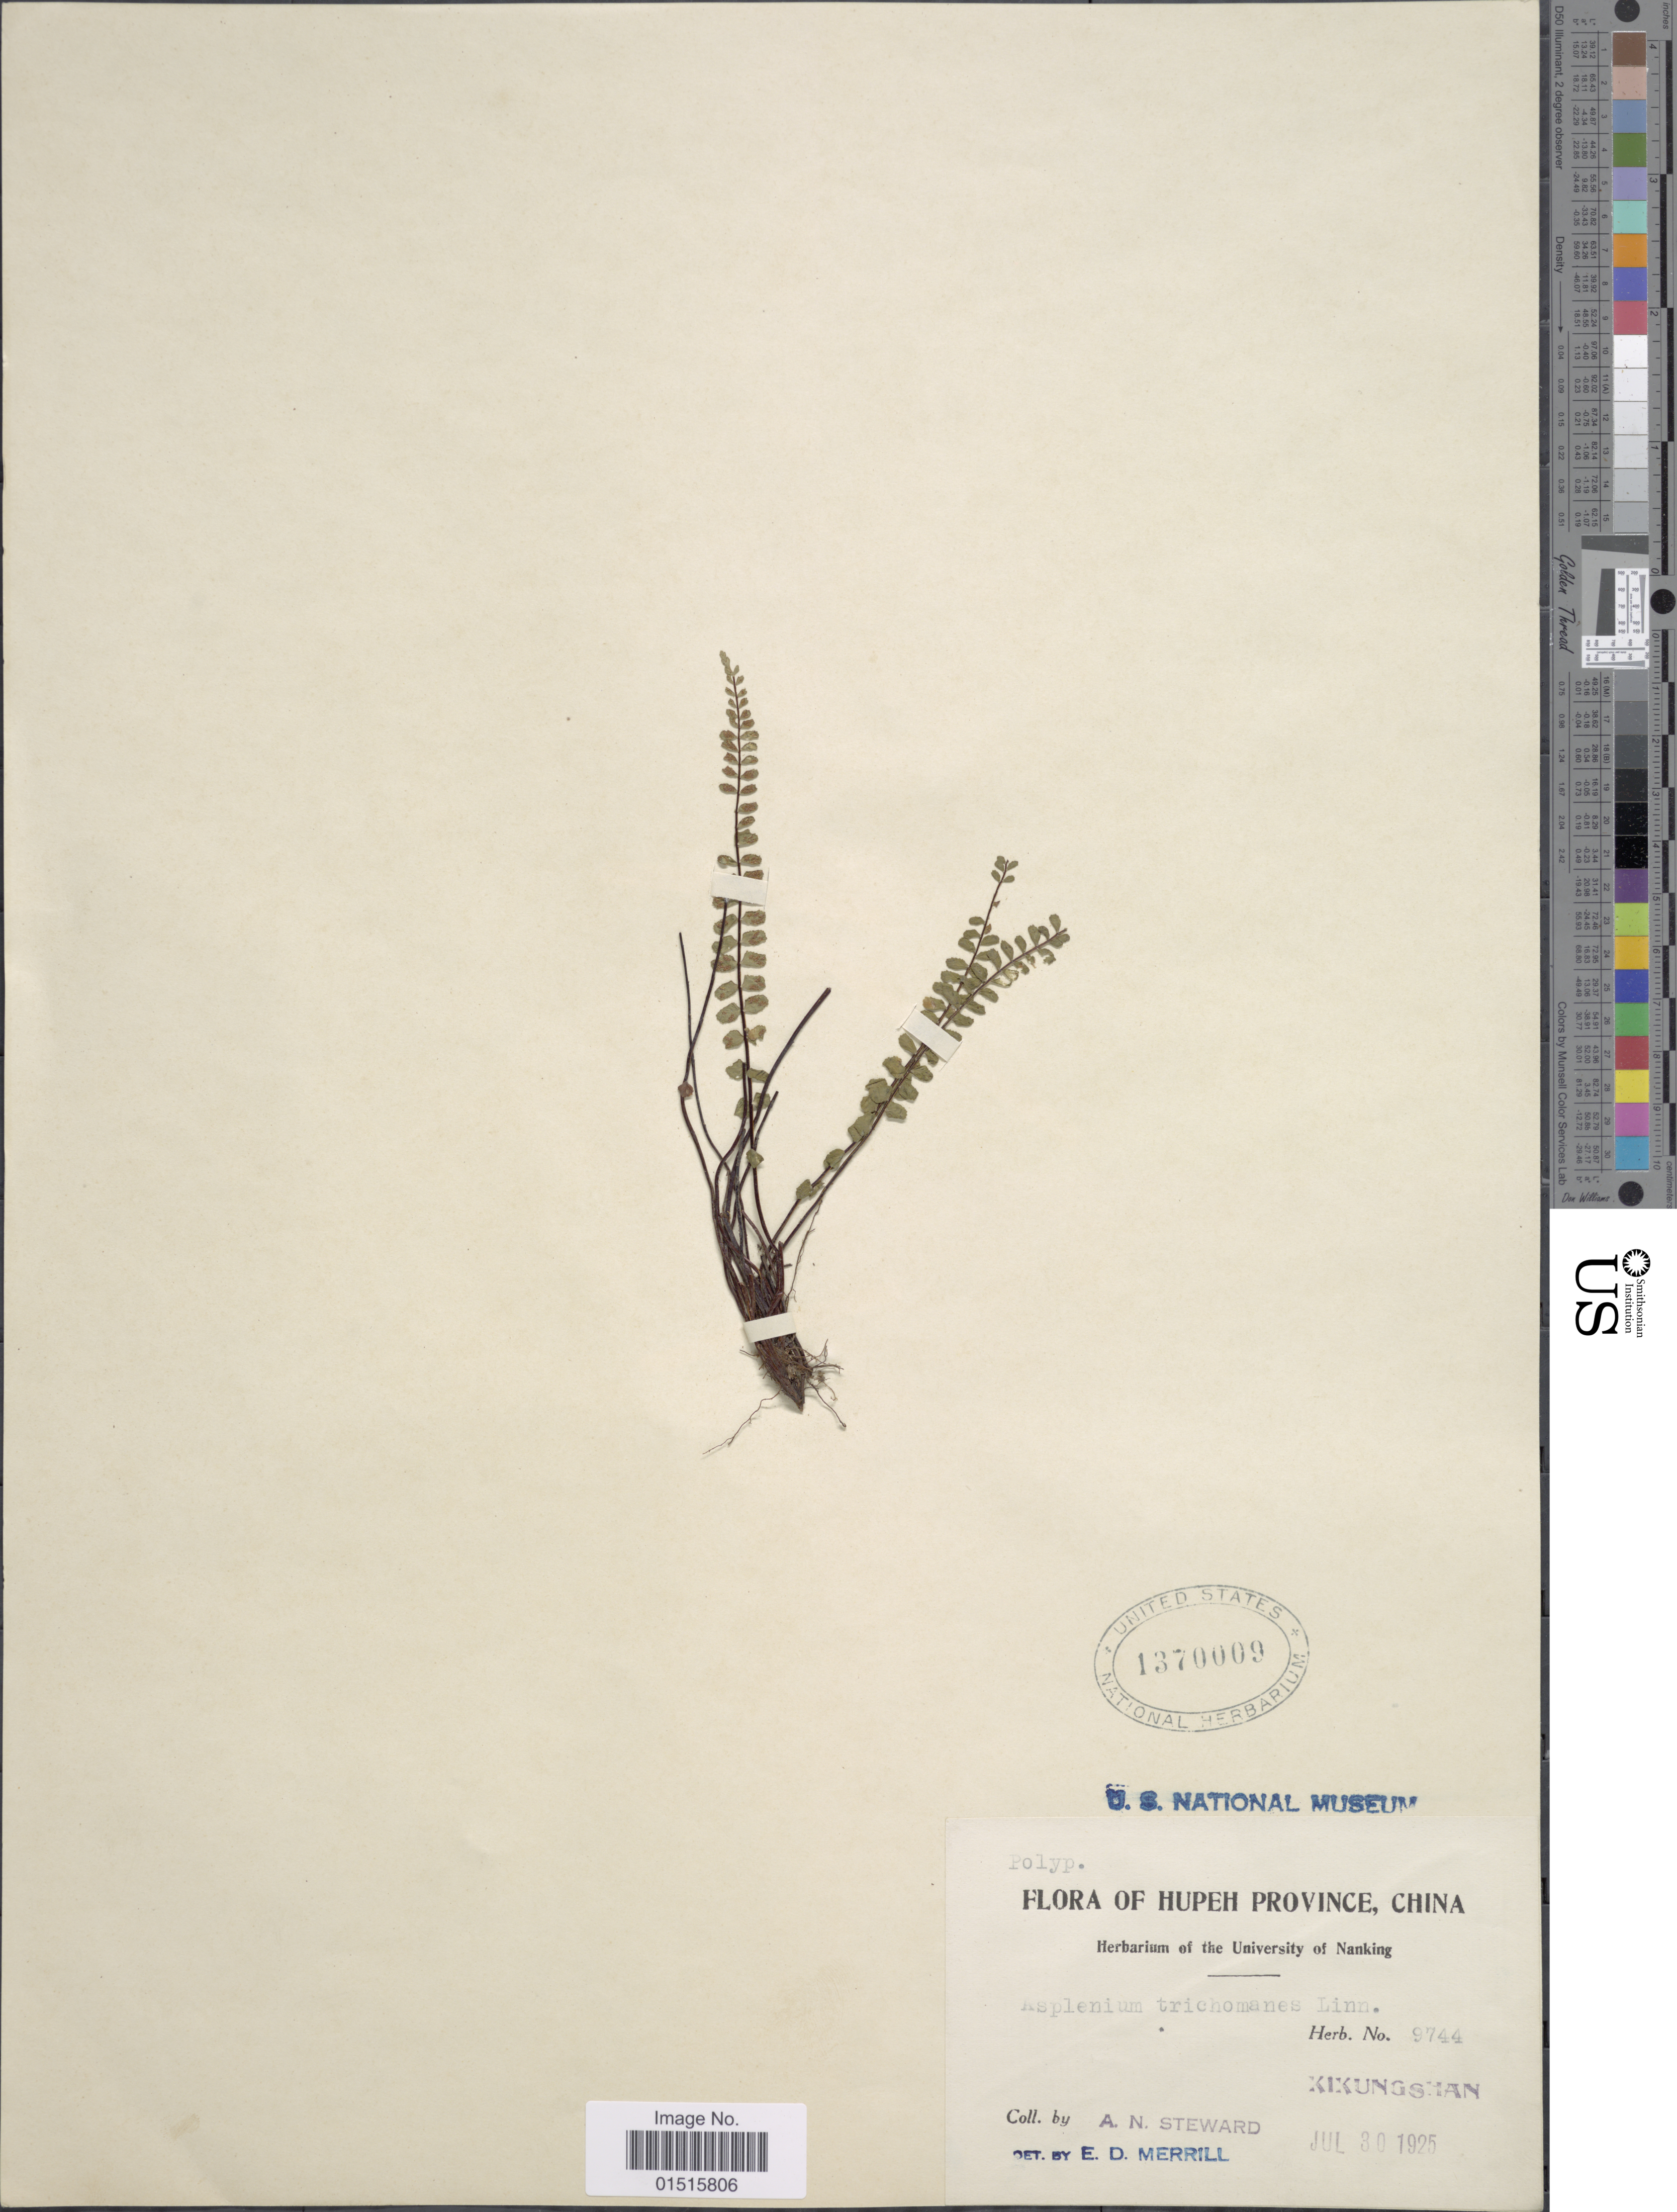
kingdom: Plantae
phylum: Tracheophyta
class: Polypodiopsida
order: Polypodiales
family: Aspleniaceae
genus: Asplenium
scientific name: Asplenium trichomanes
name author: L.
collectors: A. Stewart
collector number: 9744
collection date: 1925-07-30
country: China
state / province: Hubei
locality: Hupeh province, Kikungshan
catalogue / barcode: US 1370009